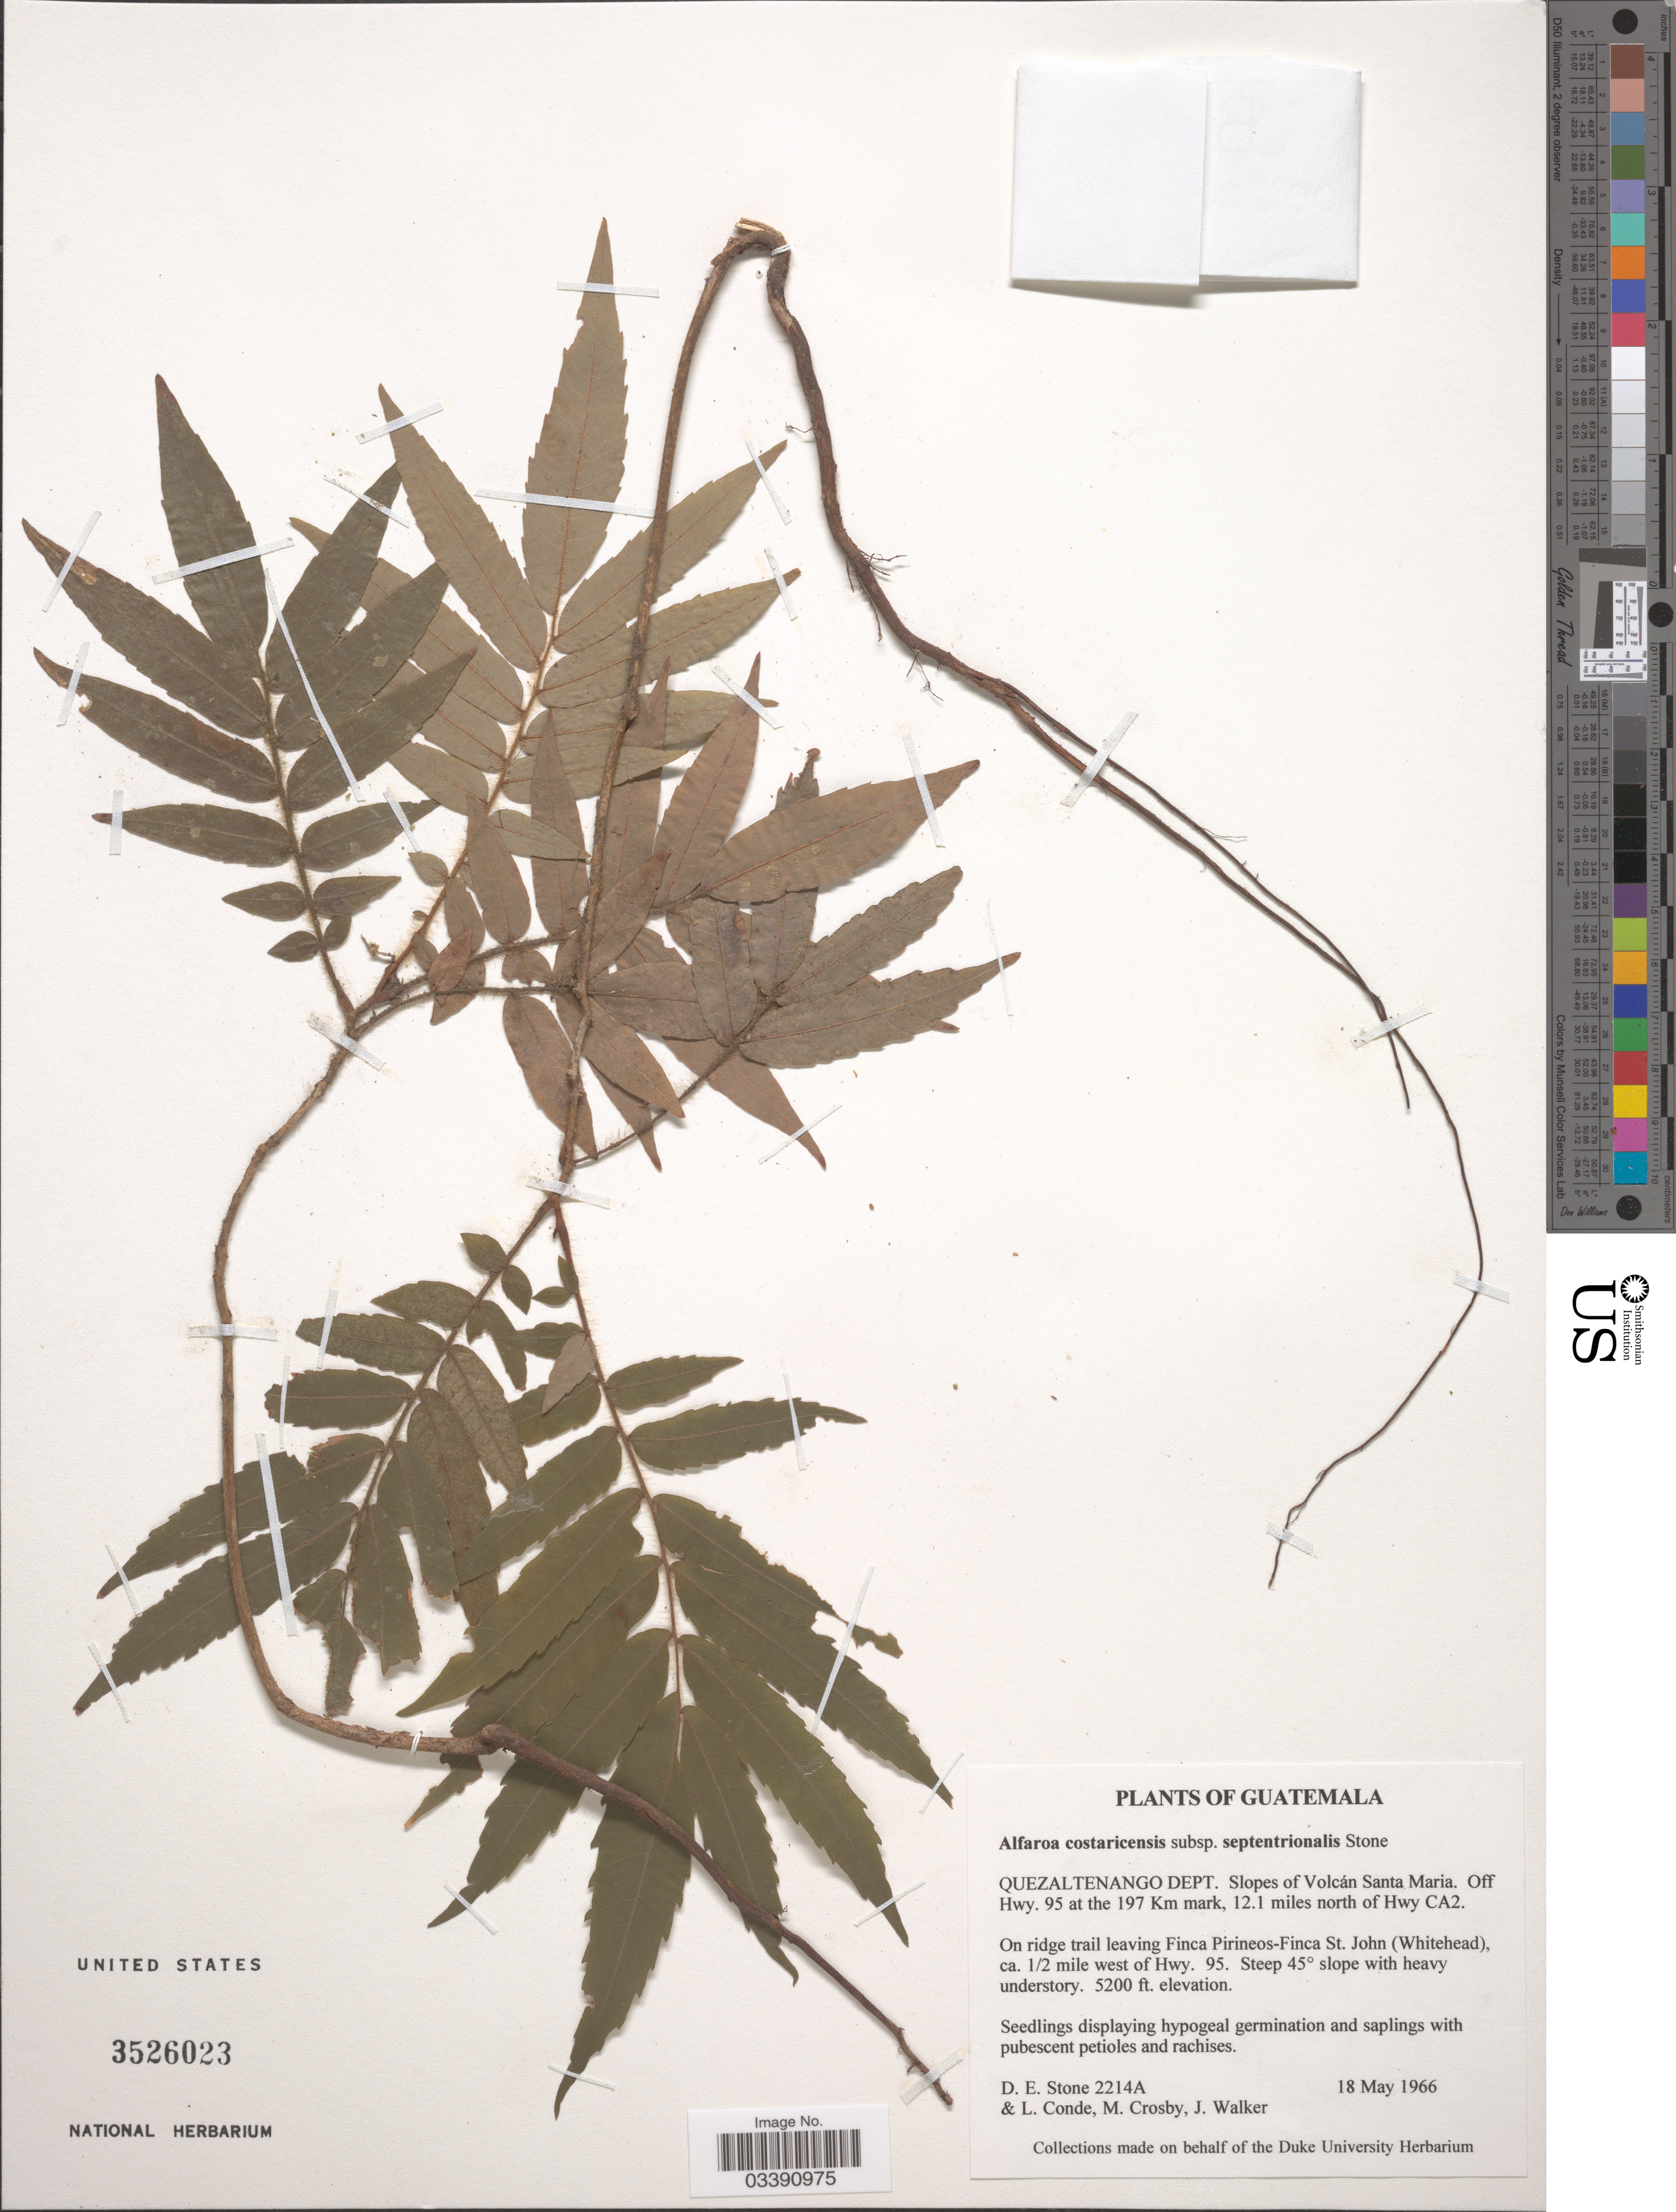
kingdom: Plantae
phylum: Tracheophyta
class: Magnoliopsida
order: Fagales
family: Juglandaceae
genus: Alfaroa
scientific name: Alfaroa costaricensis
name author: Standl.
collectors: D. E. Stone, L. Conde, M. Crosby & J. Walker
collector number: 2214A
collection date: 1966-05-18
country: Guatemala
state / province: Quetzaltenango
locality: Quezaltenango Dept. Slopes of Volcán Santa Maria. Off Hwy. 95 at the 197 Km mark, 12.1 miles north of Hwy CA2. On ridge trail leaving Finca Pirineos-Finca St. John (Whitehead), understory ca. 1/2 mile west of Hwy. 95.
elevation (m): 1585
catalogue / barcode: US 3526023